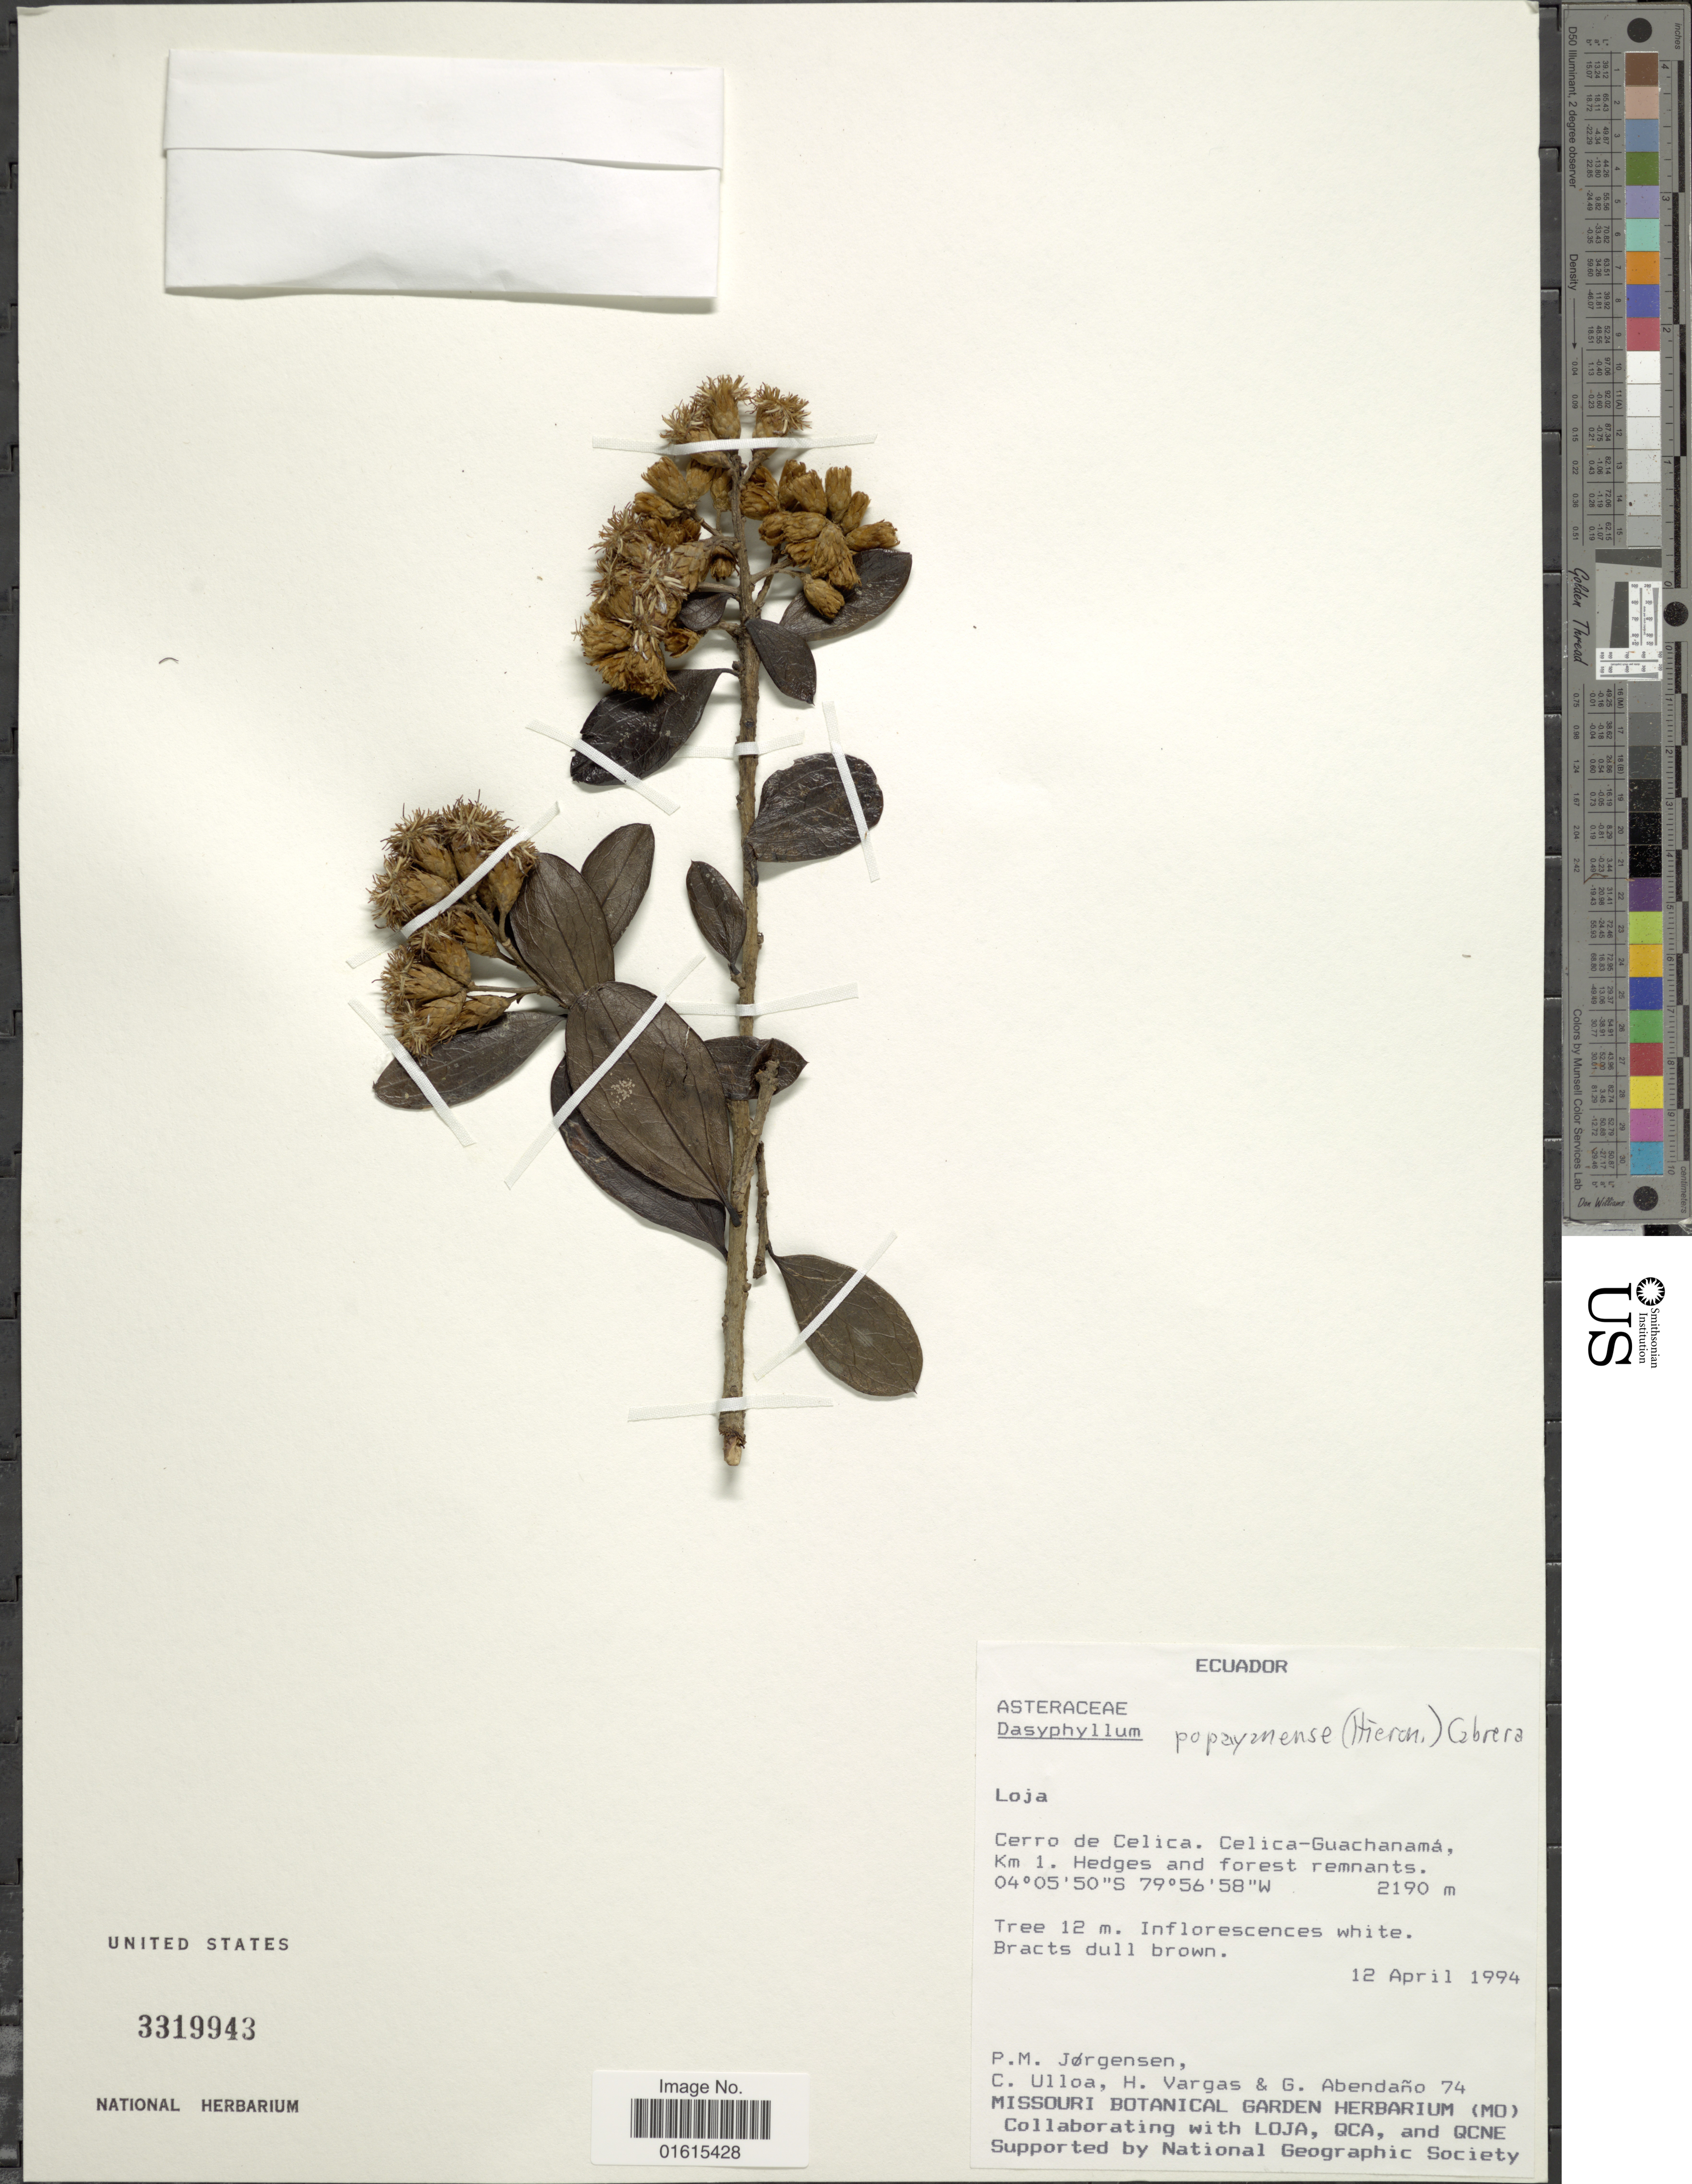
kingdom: Plantae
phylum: Tracheophyta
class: Magnoliopsida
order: Asterales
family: Asteraceae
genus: Dasyphyllum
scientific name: Dasyphyllum popayanense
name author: (Hieron.) Cabrera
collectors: P. M. Jørgensen, C. Ulloa, H. Vargas & G. Abendaño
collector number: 74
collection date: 1994-04-12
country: Ecuador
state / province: Loja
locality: Loja, Cerro de Celica, Celica-Guachanama, km 1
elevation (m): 2190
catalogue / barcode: US 3319943